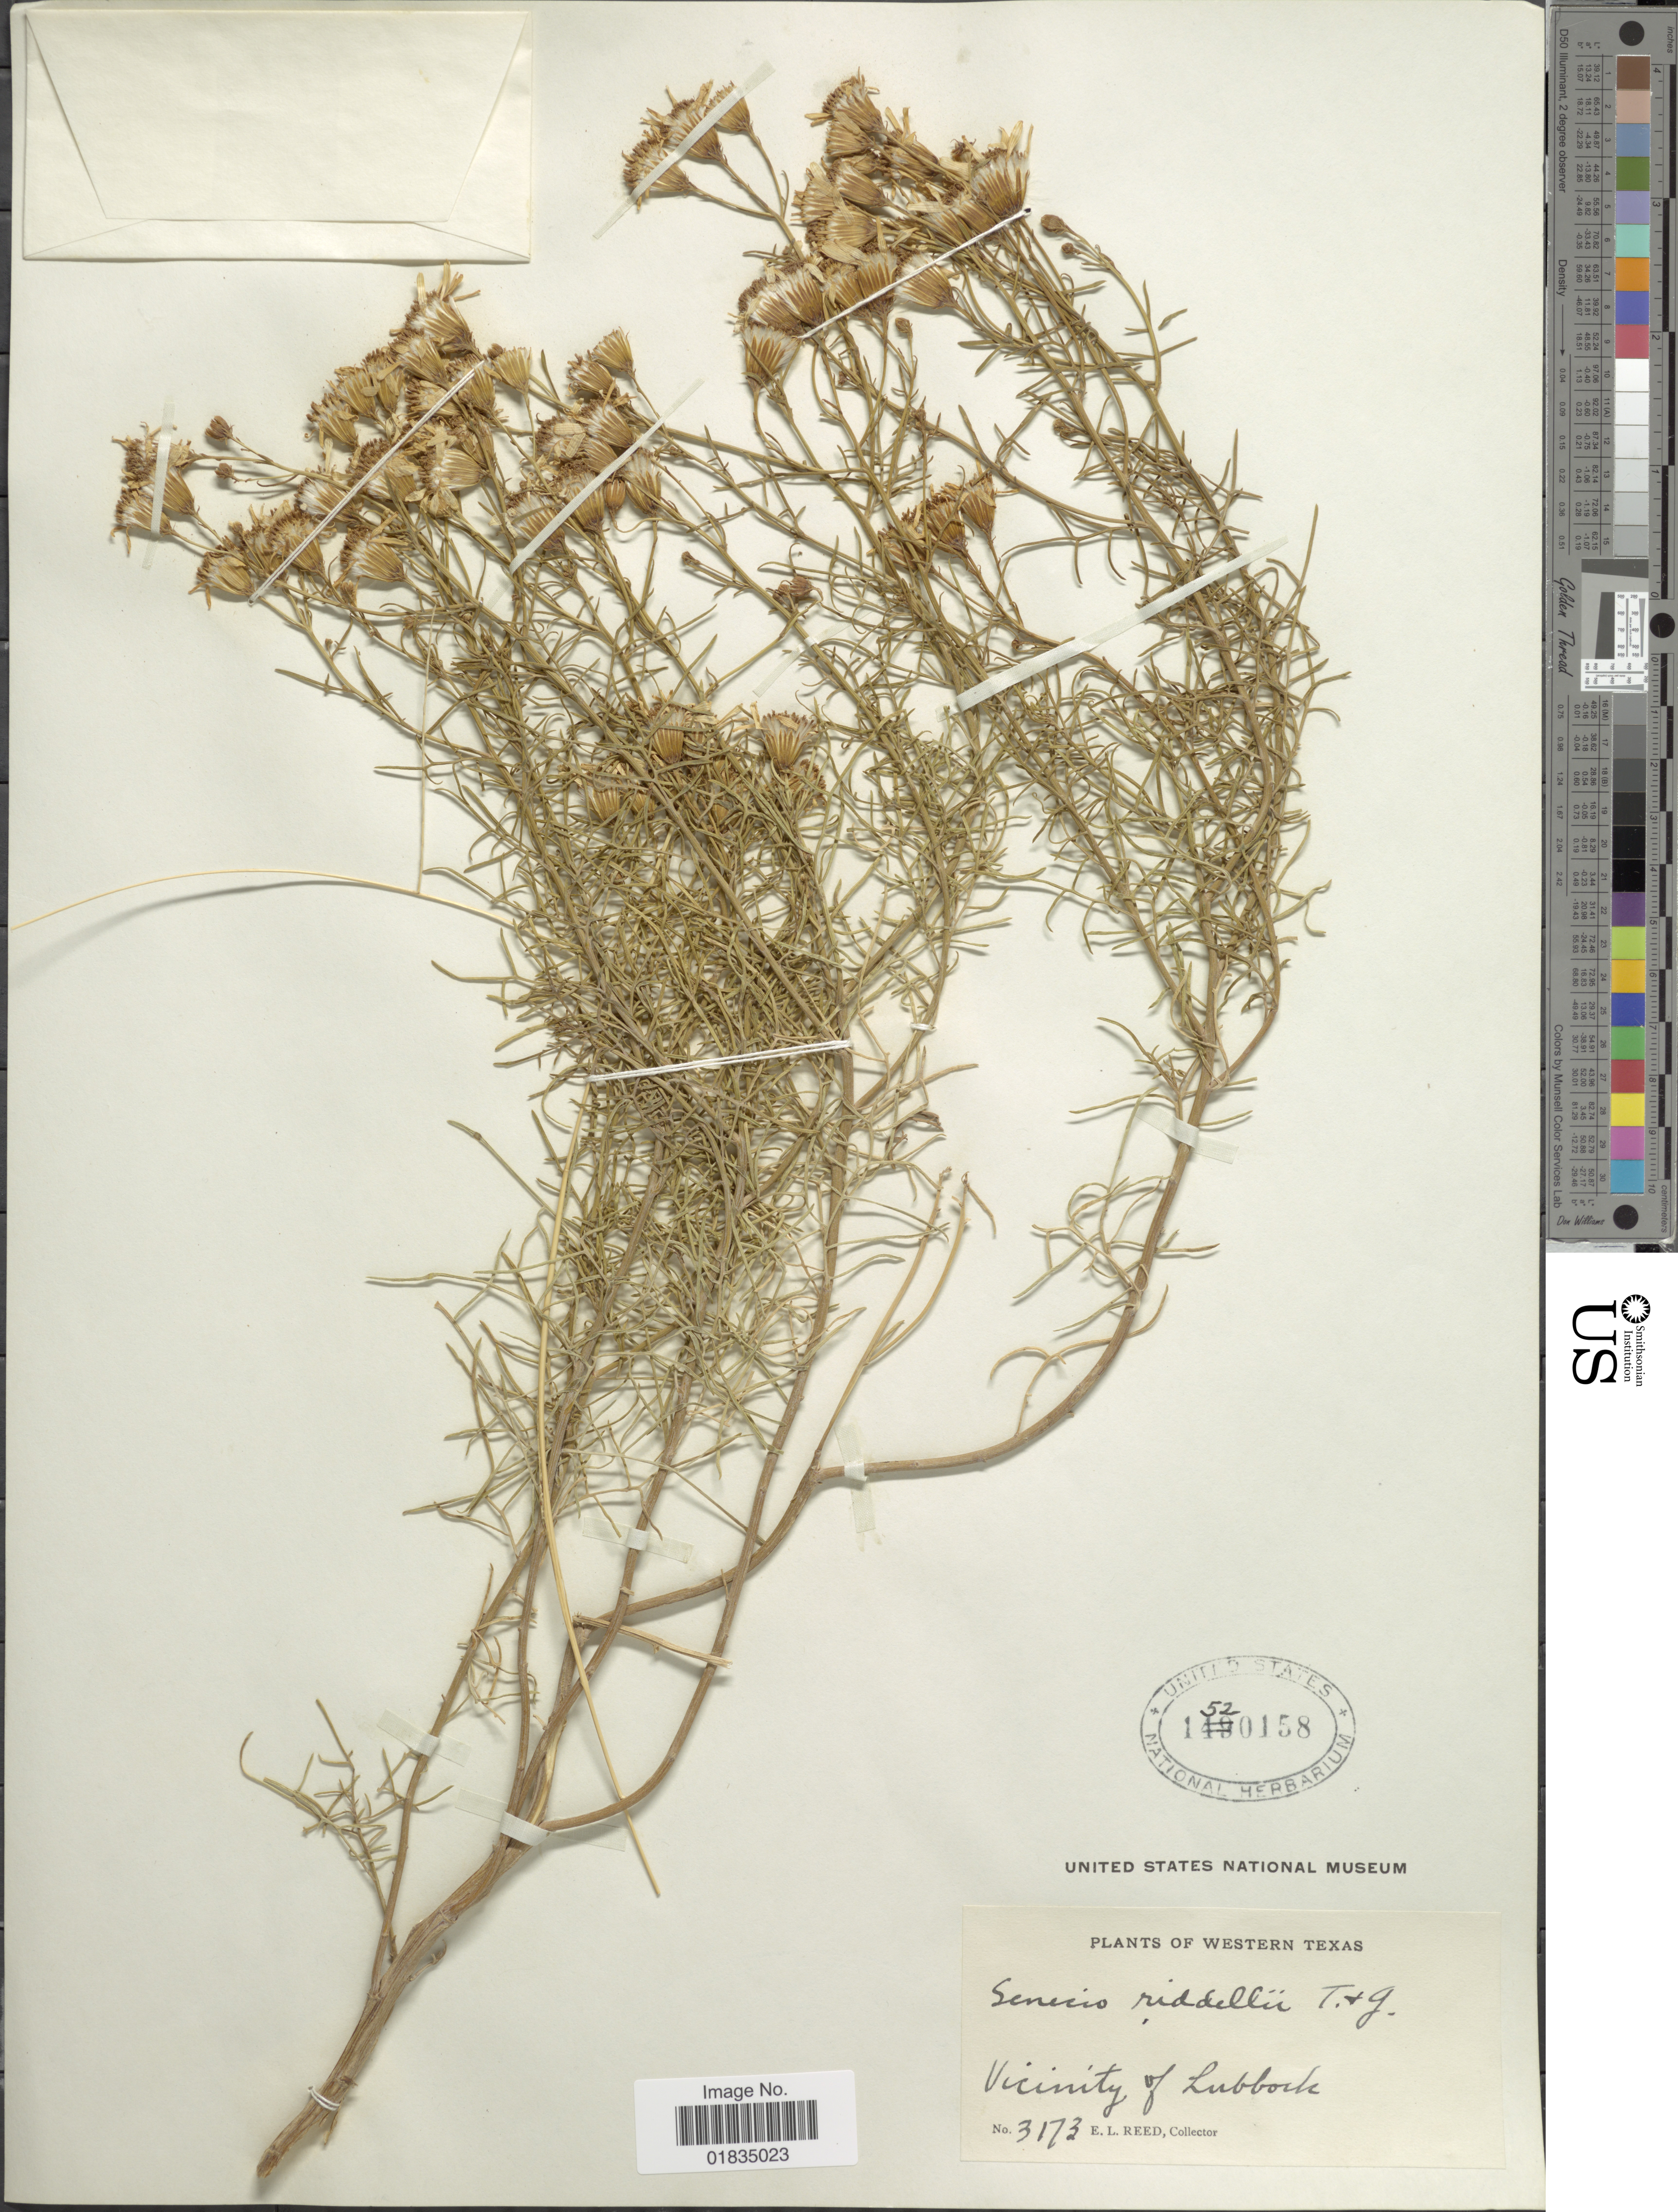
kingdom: Plantae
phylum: Tracheophyta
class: Magnoliopsida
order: Asterales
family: Asteraceae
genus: Senecio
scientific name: Senecio riddellii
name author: Torr. & A. Gray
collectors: E. Reed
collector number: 3173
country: United States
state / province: Texas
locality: Western Texas, Vicinity of Lubbock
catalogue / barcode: US 1520158